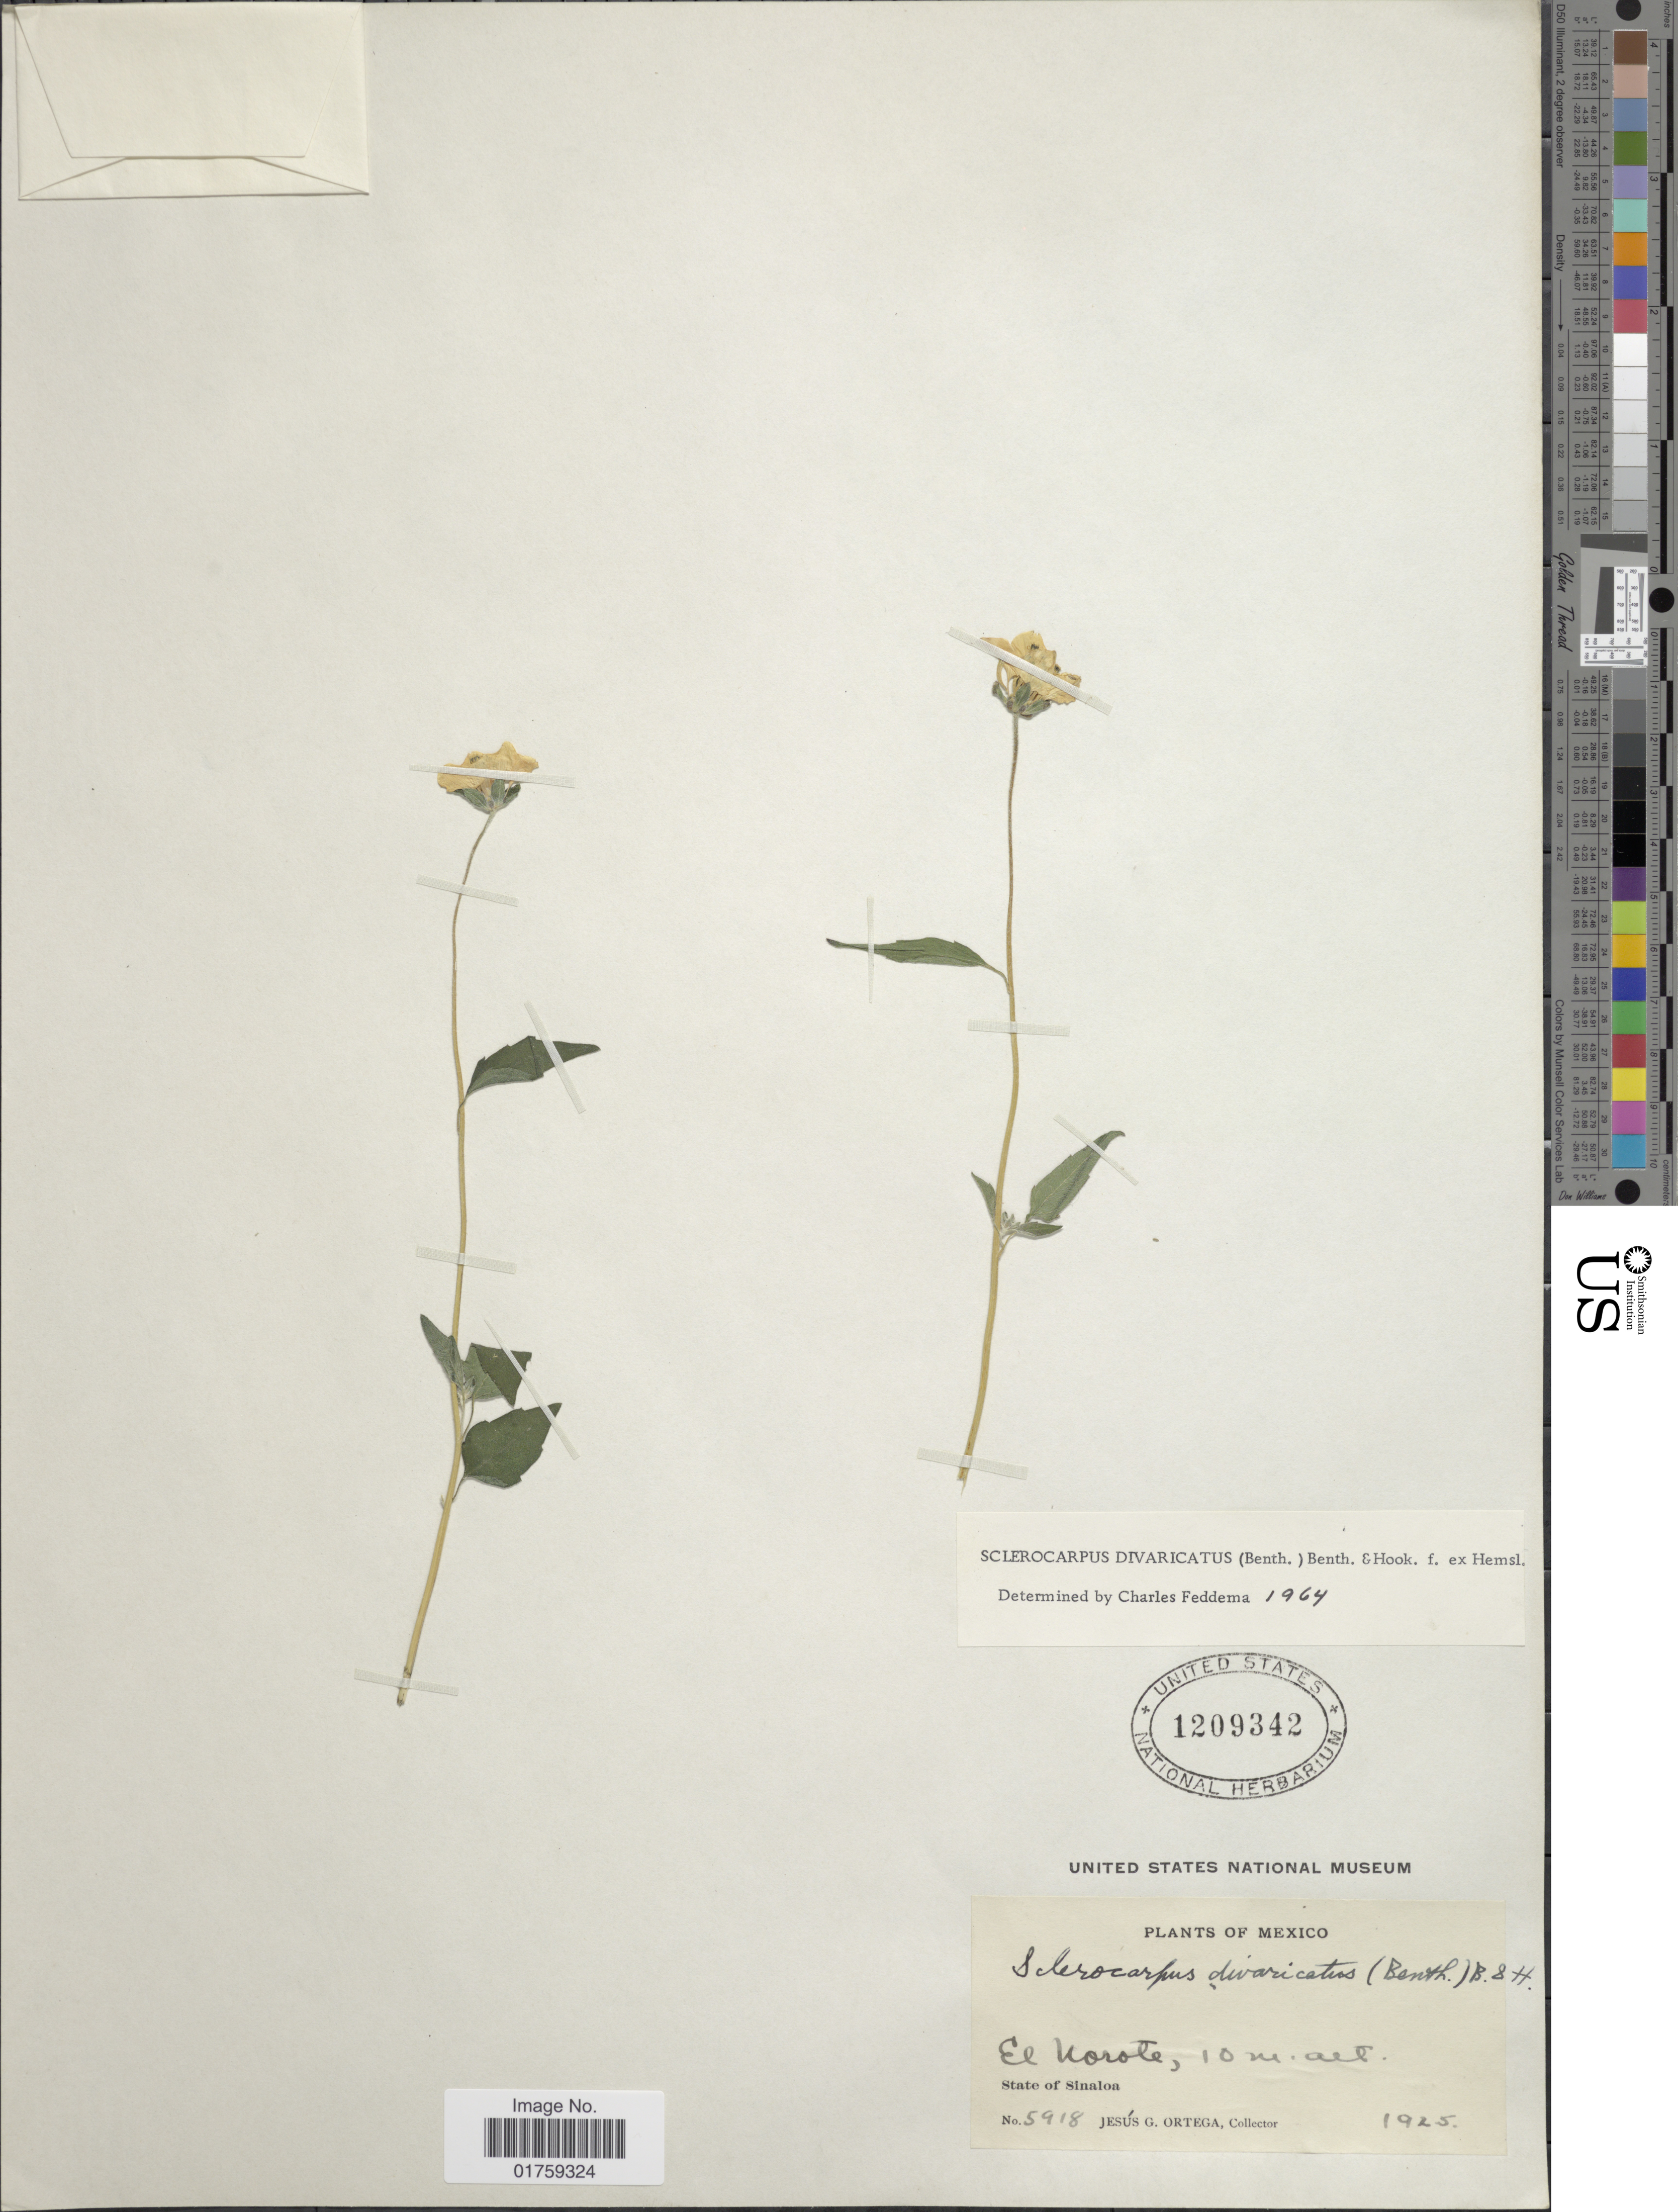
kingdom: Plantae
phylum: Tracheophyta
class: Magnoliopsida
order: Asterales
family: Asteraceae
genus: Sclerocarpus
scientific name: Sclerocarpus divaricatus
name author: (Benth.) Benth. & Hook. f. ex Hemsl.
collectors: J. Ortega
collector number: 5918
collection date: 1925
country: Mexico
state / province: Sinaloa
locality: El Norote. State of Sinaloa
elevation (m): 10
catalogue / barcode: US 1209342